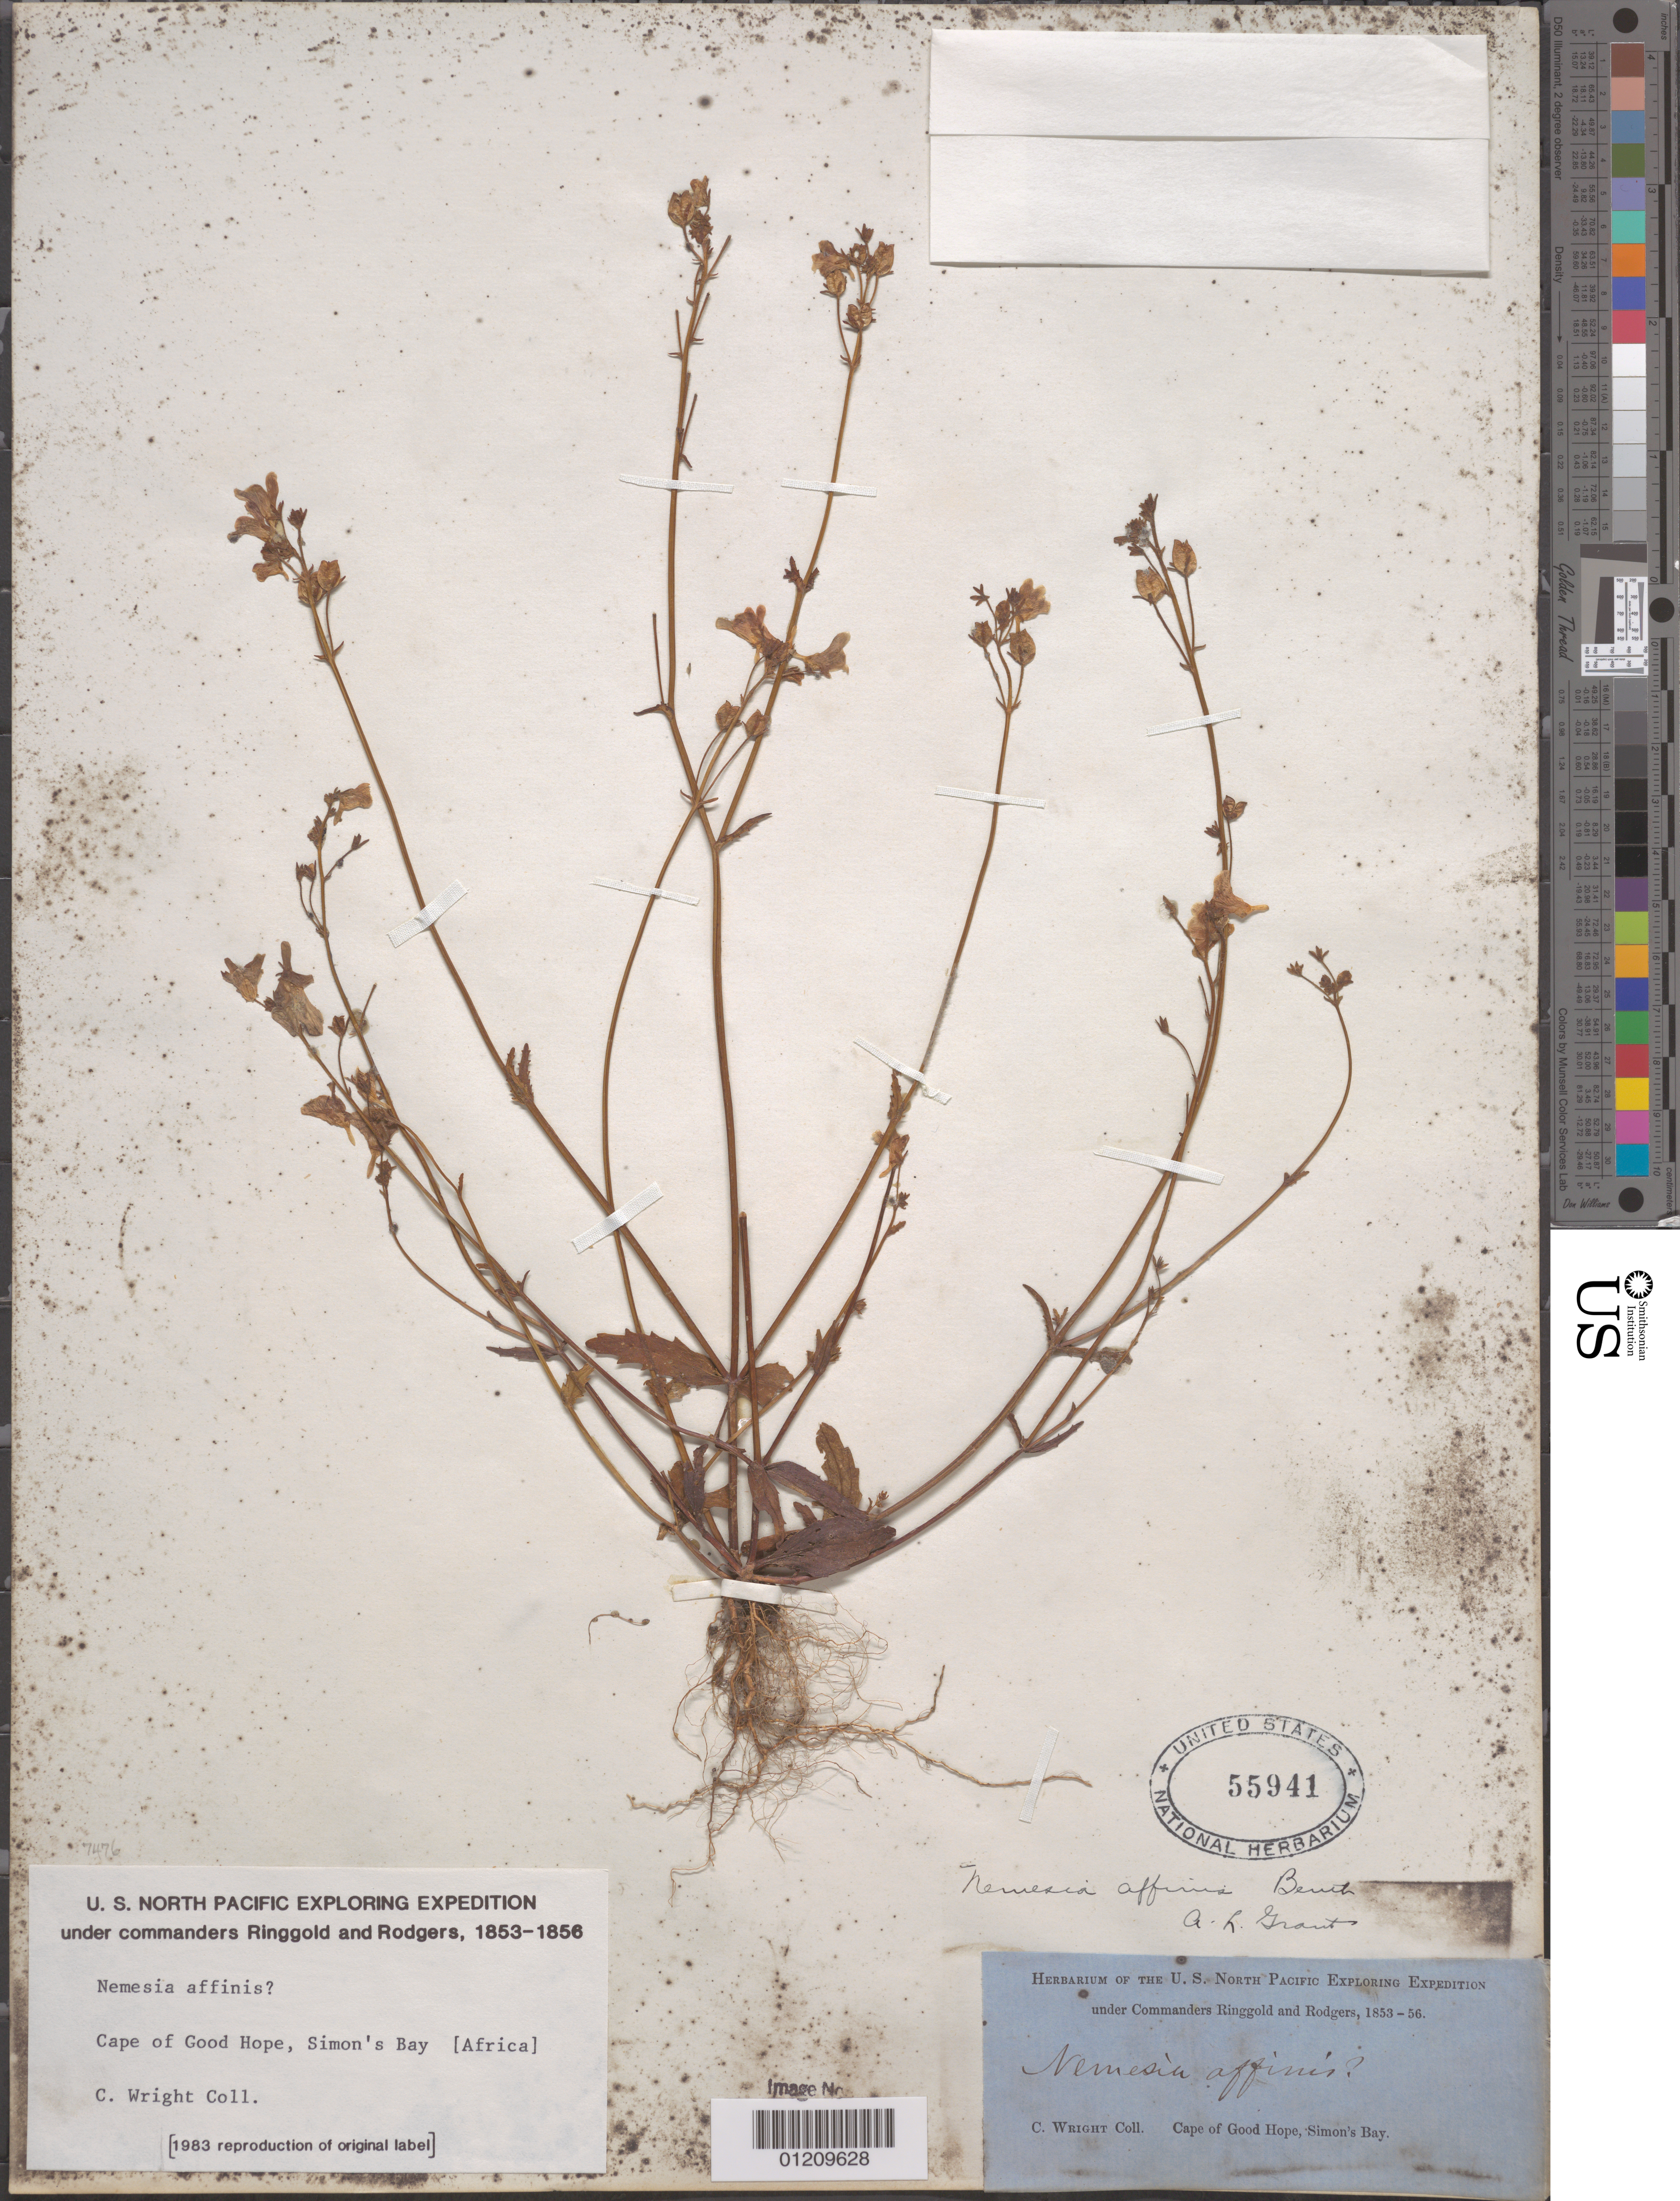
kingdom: Plantae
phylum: Tracheophyta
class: Magnoliopsida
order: Lamiales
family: Scrophulariaceae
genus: Nemesia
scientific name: Nemesia affinis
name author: Benth.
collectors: C. Wright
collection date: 1853/1856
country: South Africa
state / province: Western Cape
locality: Cape of Good Hope, Simon's Bay.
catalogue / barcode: US 55941